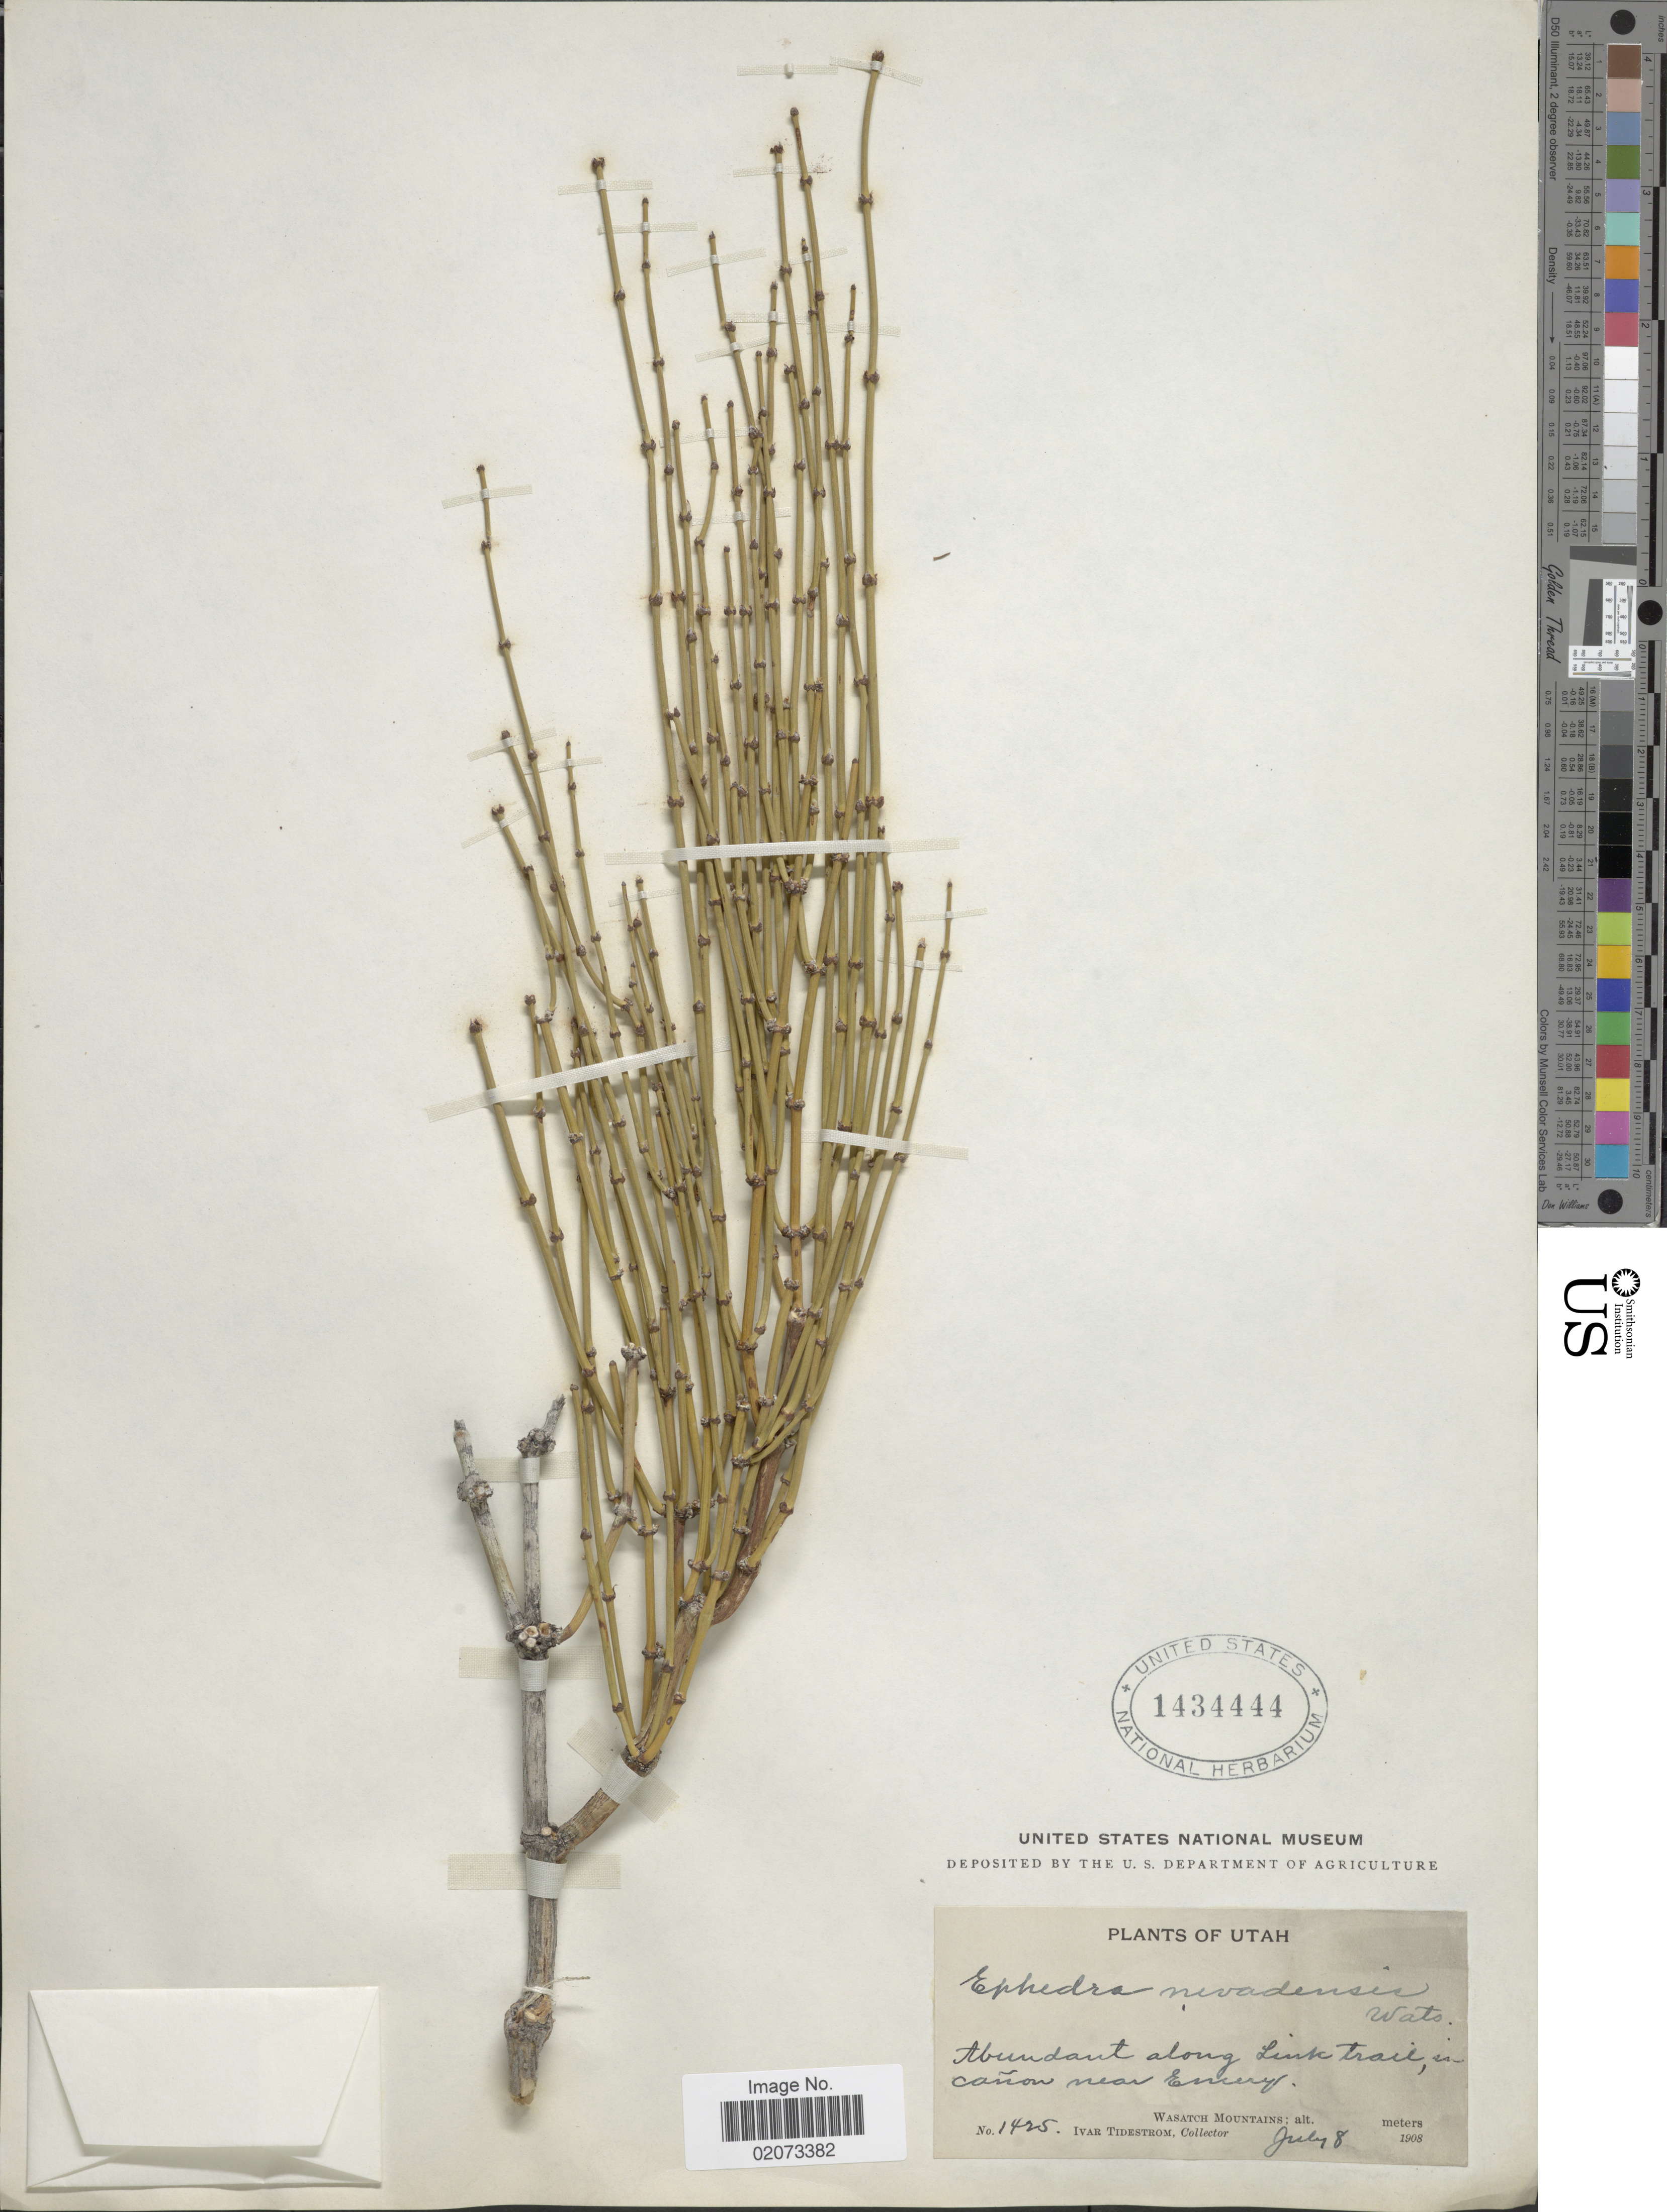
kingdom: Plantae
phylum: Tracheophyta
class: Gnetopsida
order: Ephedrales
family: Ephedraceae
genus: Ephedra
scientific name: Ephedra nevadensis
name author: S. Watson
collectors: I. F. Tidestrom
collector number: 1425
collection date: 1908-07-08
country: United States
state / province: Utah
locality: Utah. Along Link trail, in canon near Emery.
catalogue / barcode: US 1434444